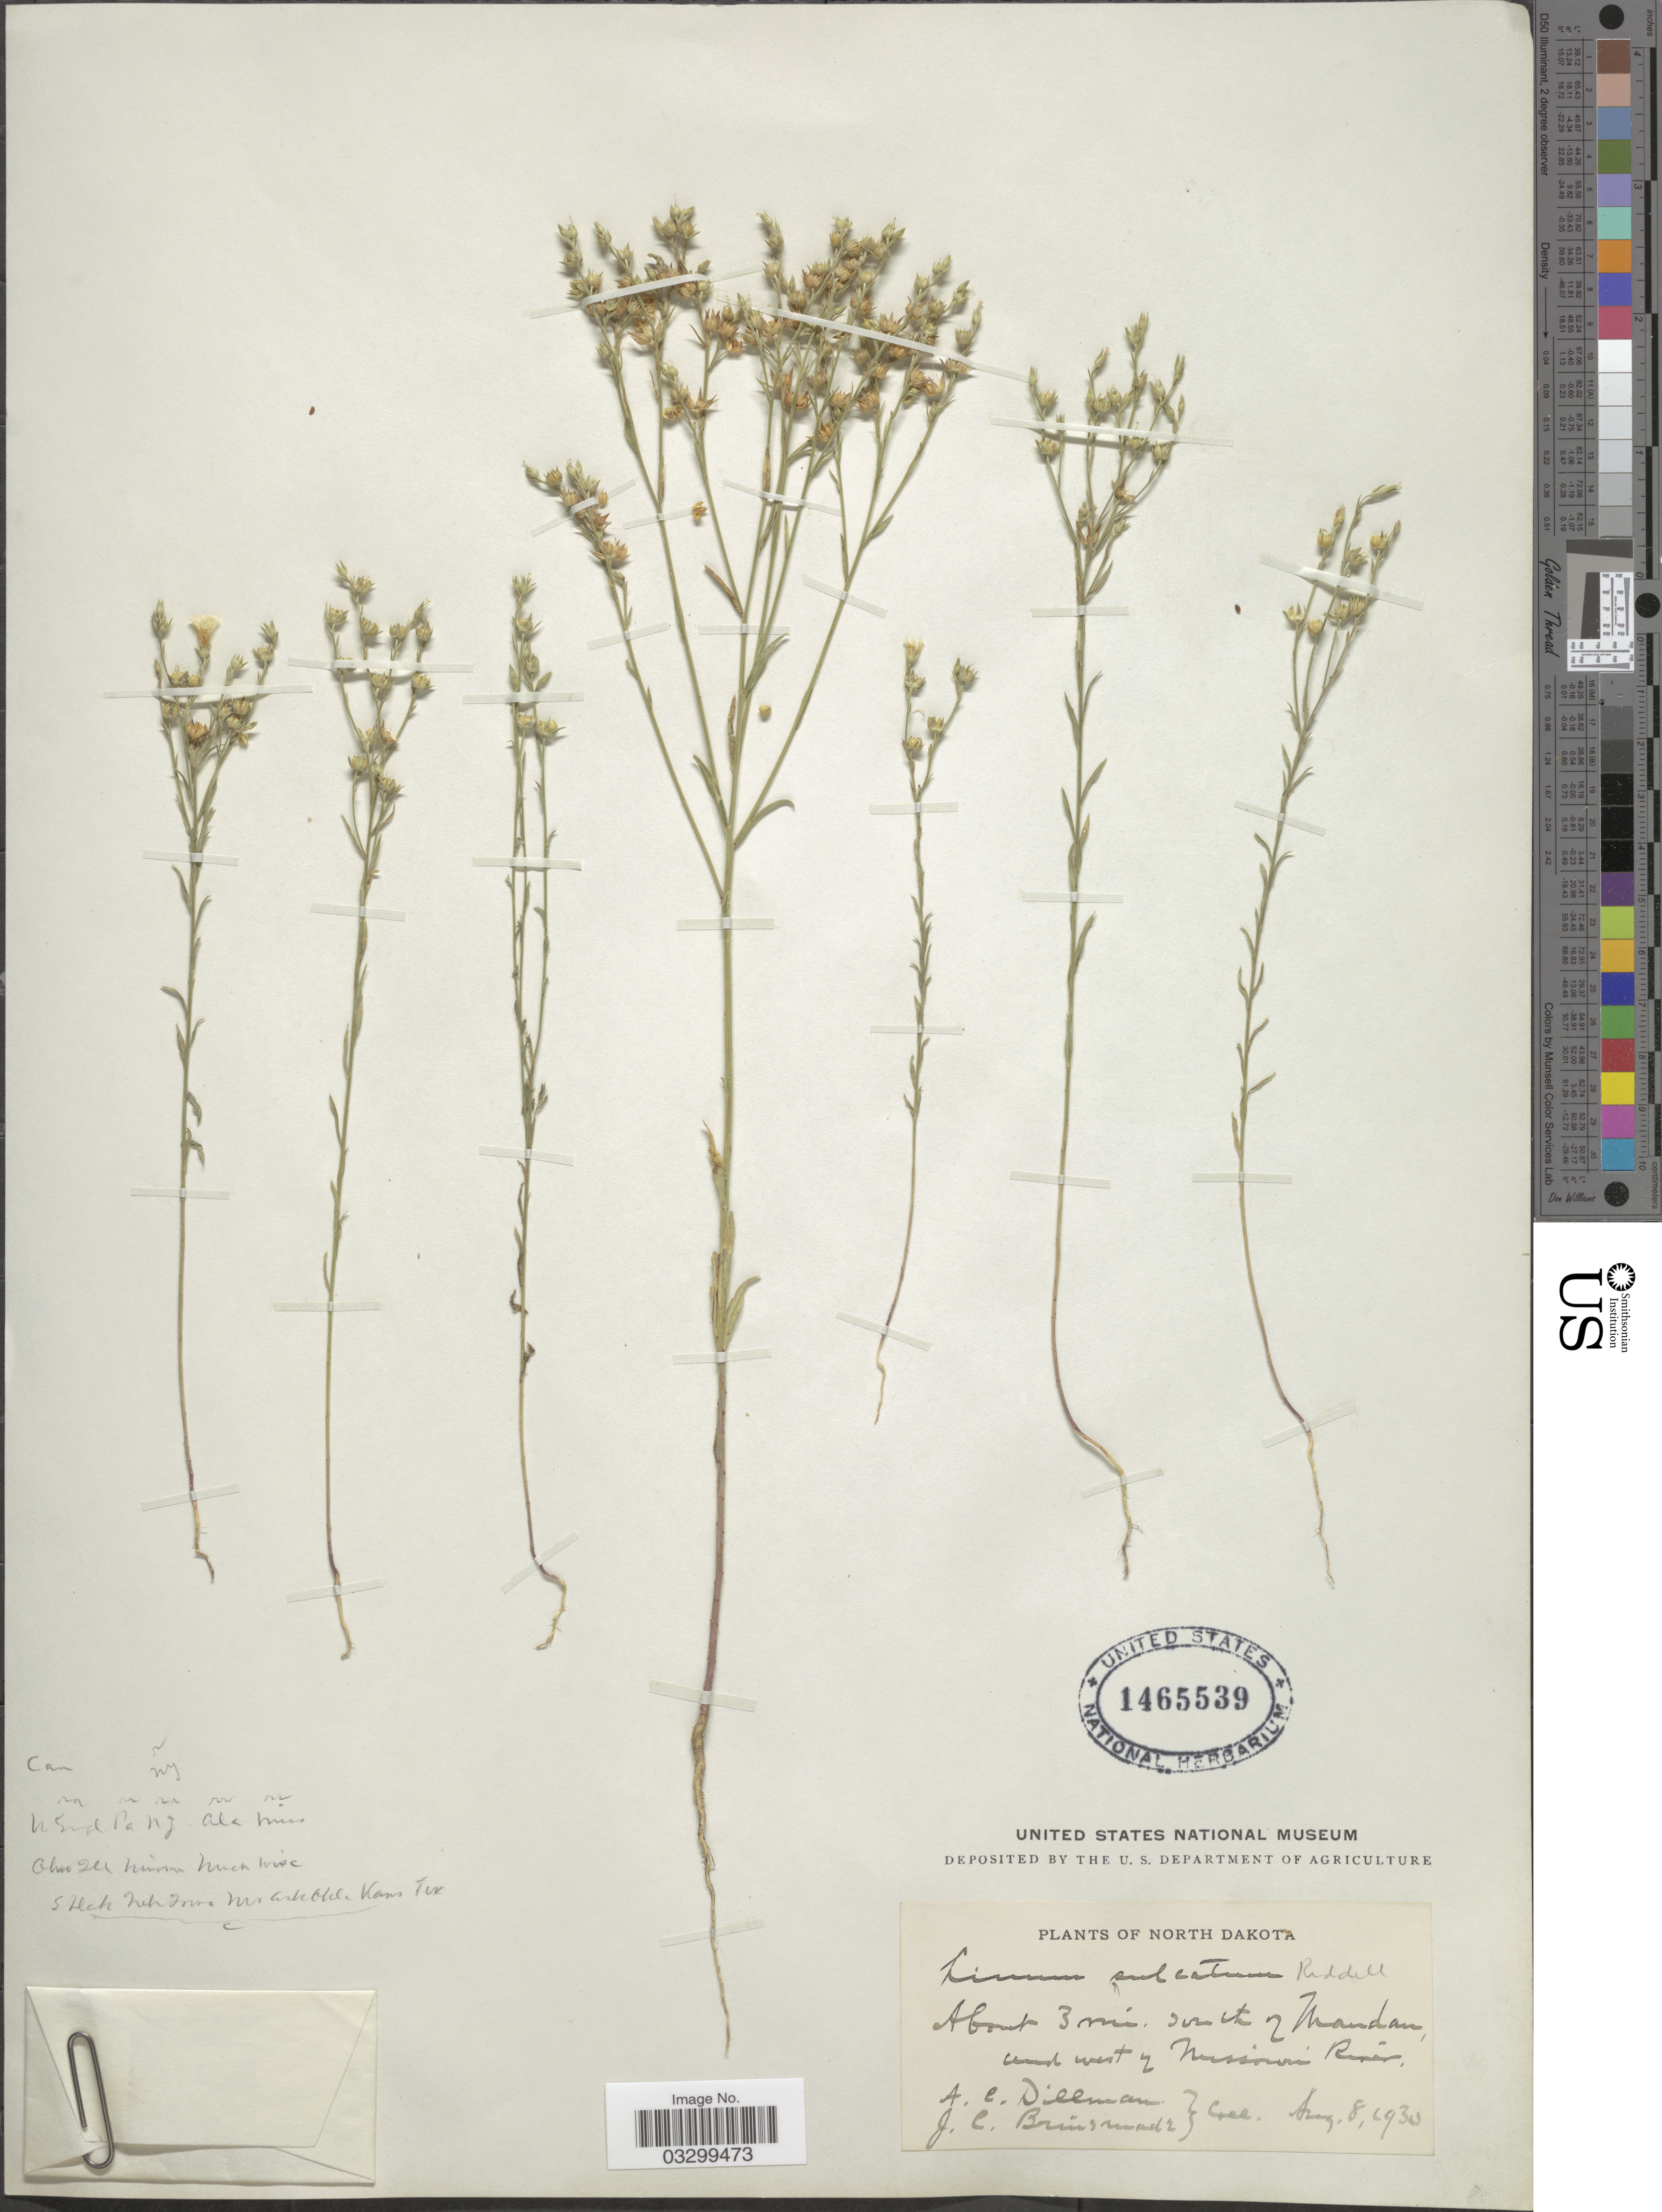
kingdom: Plantae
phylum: Tracheophyta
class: Magnoliopsida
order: Malpighiales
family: Linaceae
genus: Linum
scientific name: Linum sulcatum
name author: Riddell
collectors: A. Dillman & Collector illegible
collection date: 1930-08-08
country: United States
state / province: North Dakota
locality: About 3 mi. south of Mandan and west of Missouri River.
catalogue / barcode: US 1465539